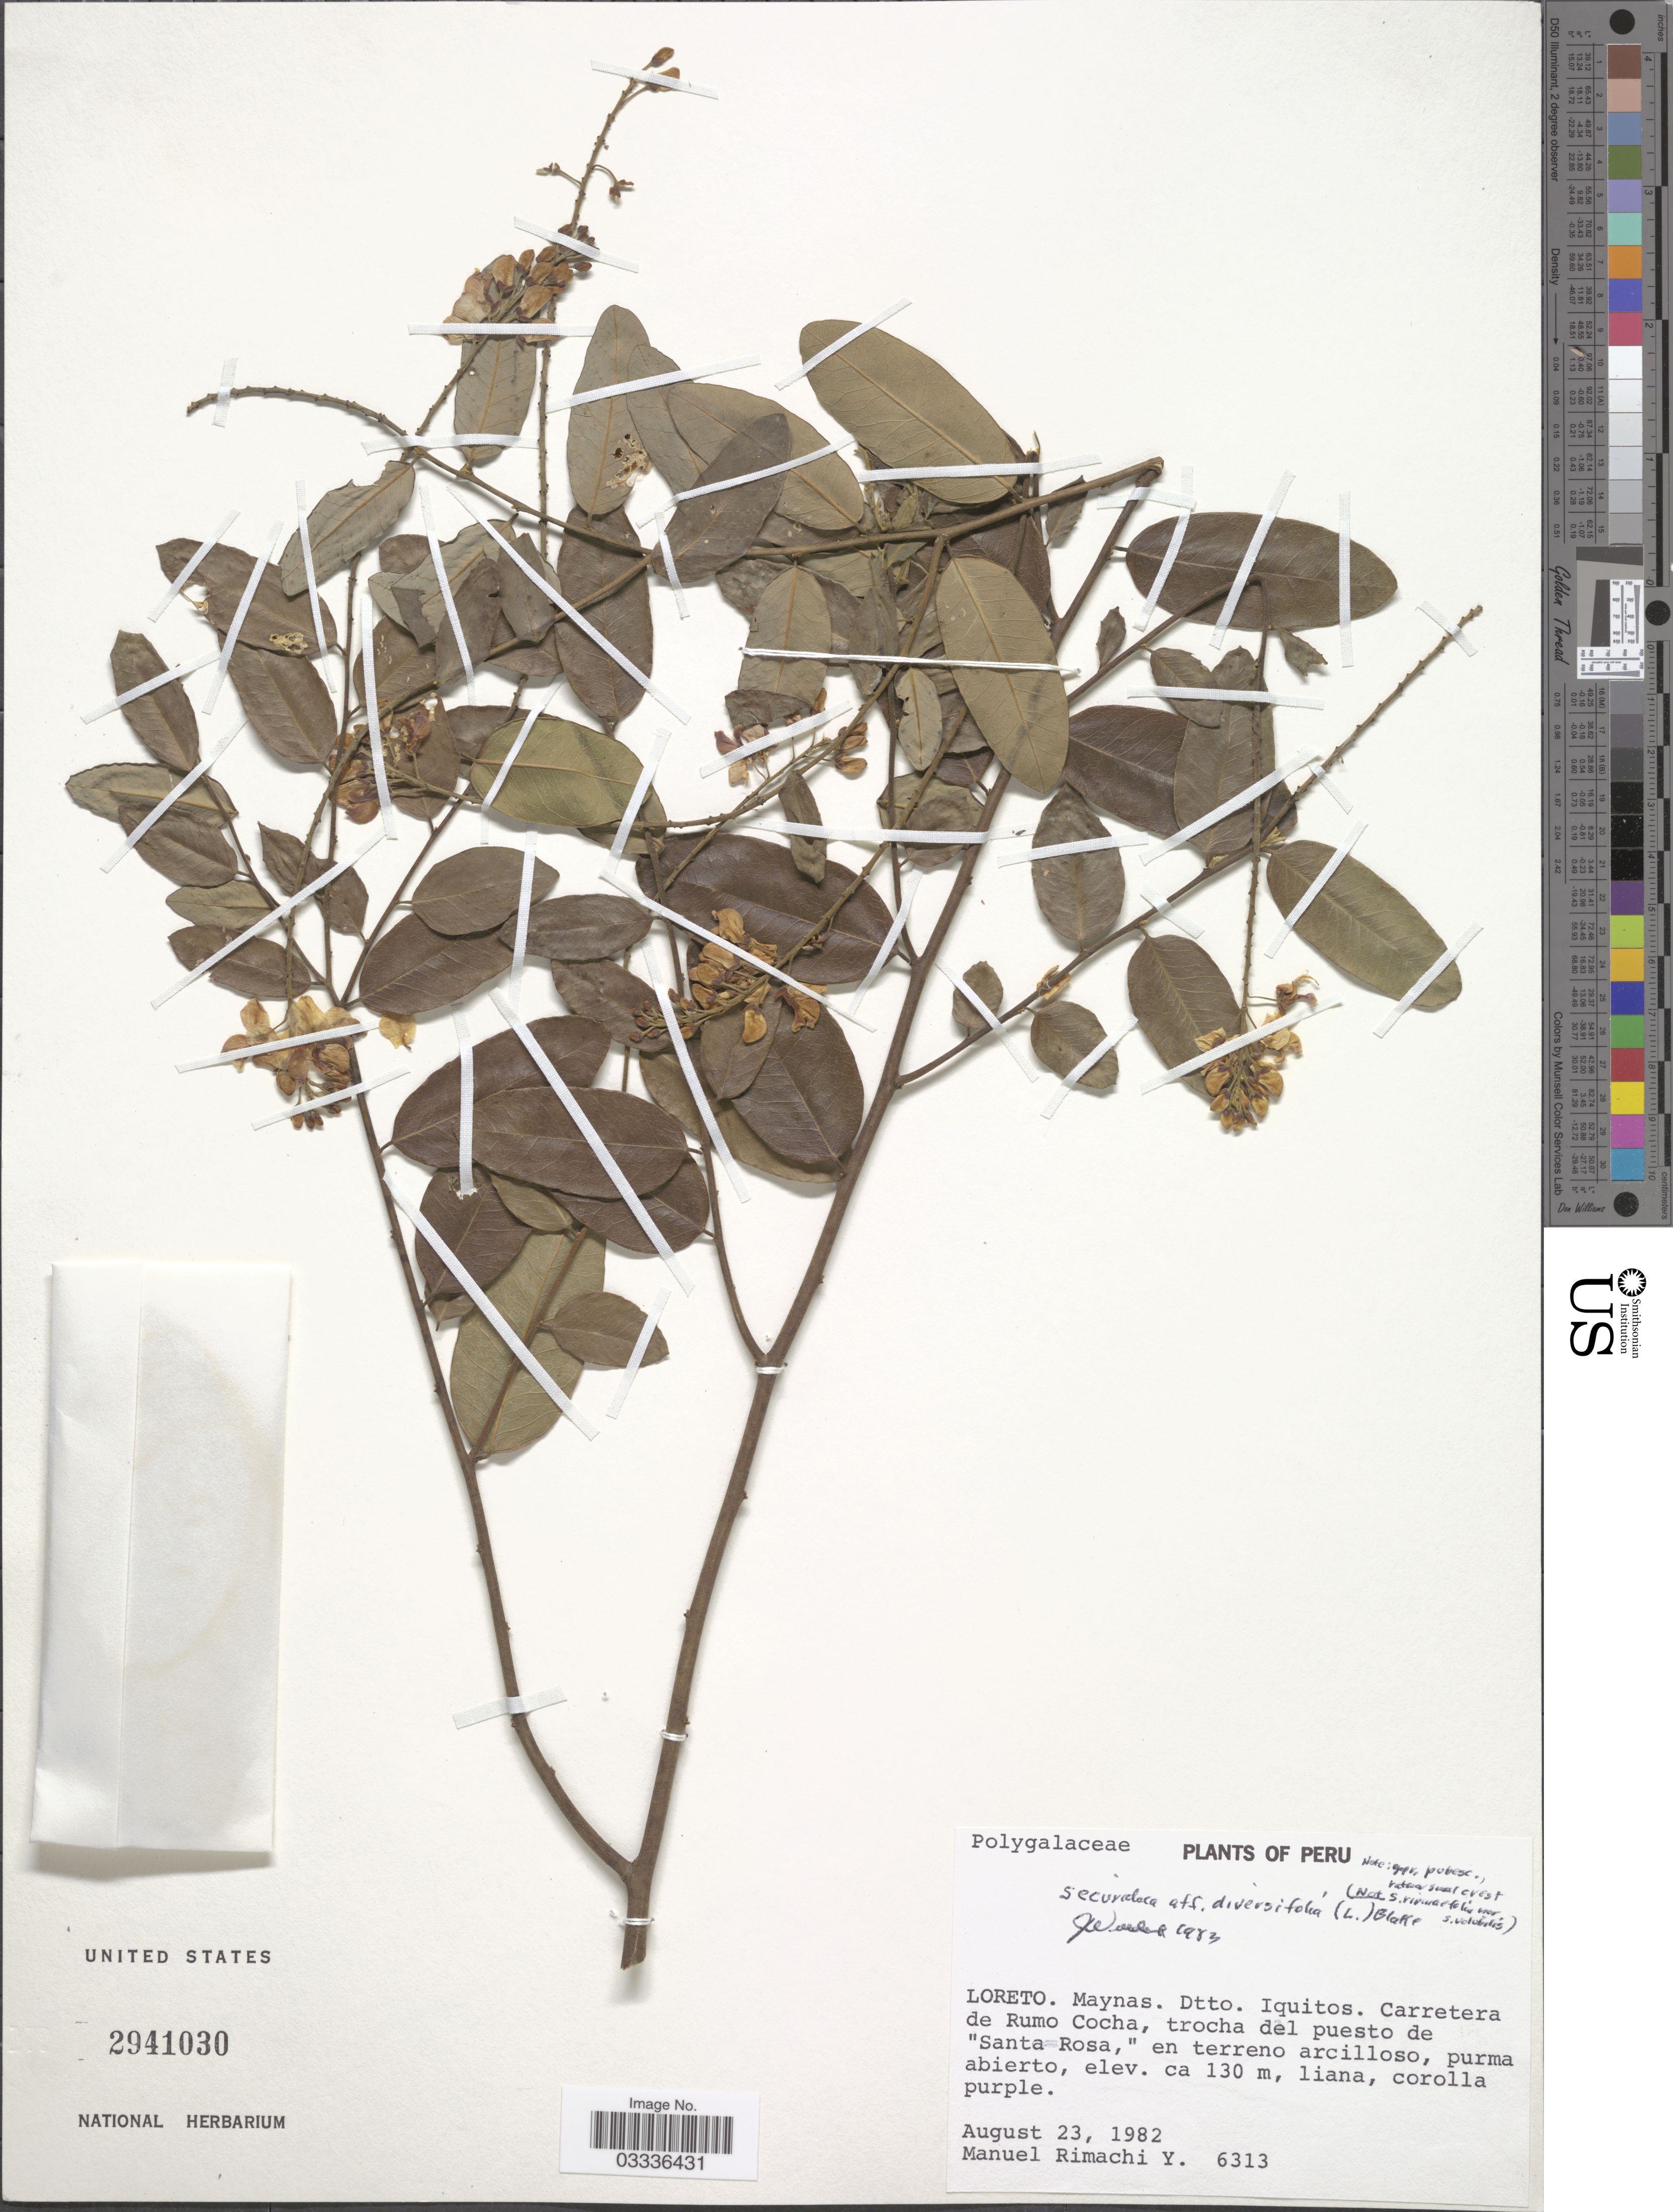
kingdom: Plantae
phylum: Tracheophyta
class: Magnoliopsida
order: Fabales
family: Polygalaceae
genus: Securidaca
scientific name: Securidaca diversifolia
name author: (L.) S.F. Blake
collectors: M. Rimachi Y.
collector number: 6313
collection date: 1982-08-23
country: Peru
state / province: Loreto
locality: Maynas. Dtto. Iquitos. Carretera de Ruma Cocha, trocha del puesto de "Santa Rosa", en terreno arcilloso, purma abierto.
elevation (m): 130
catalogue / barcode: US 2941030